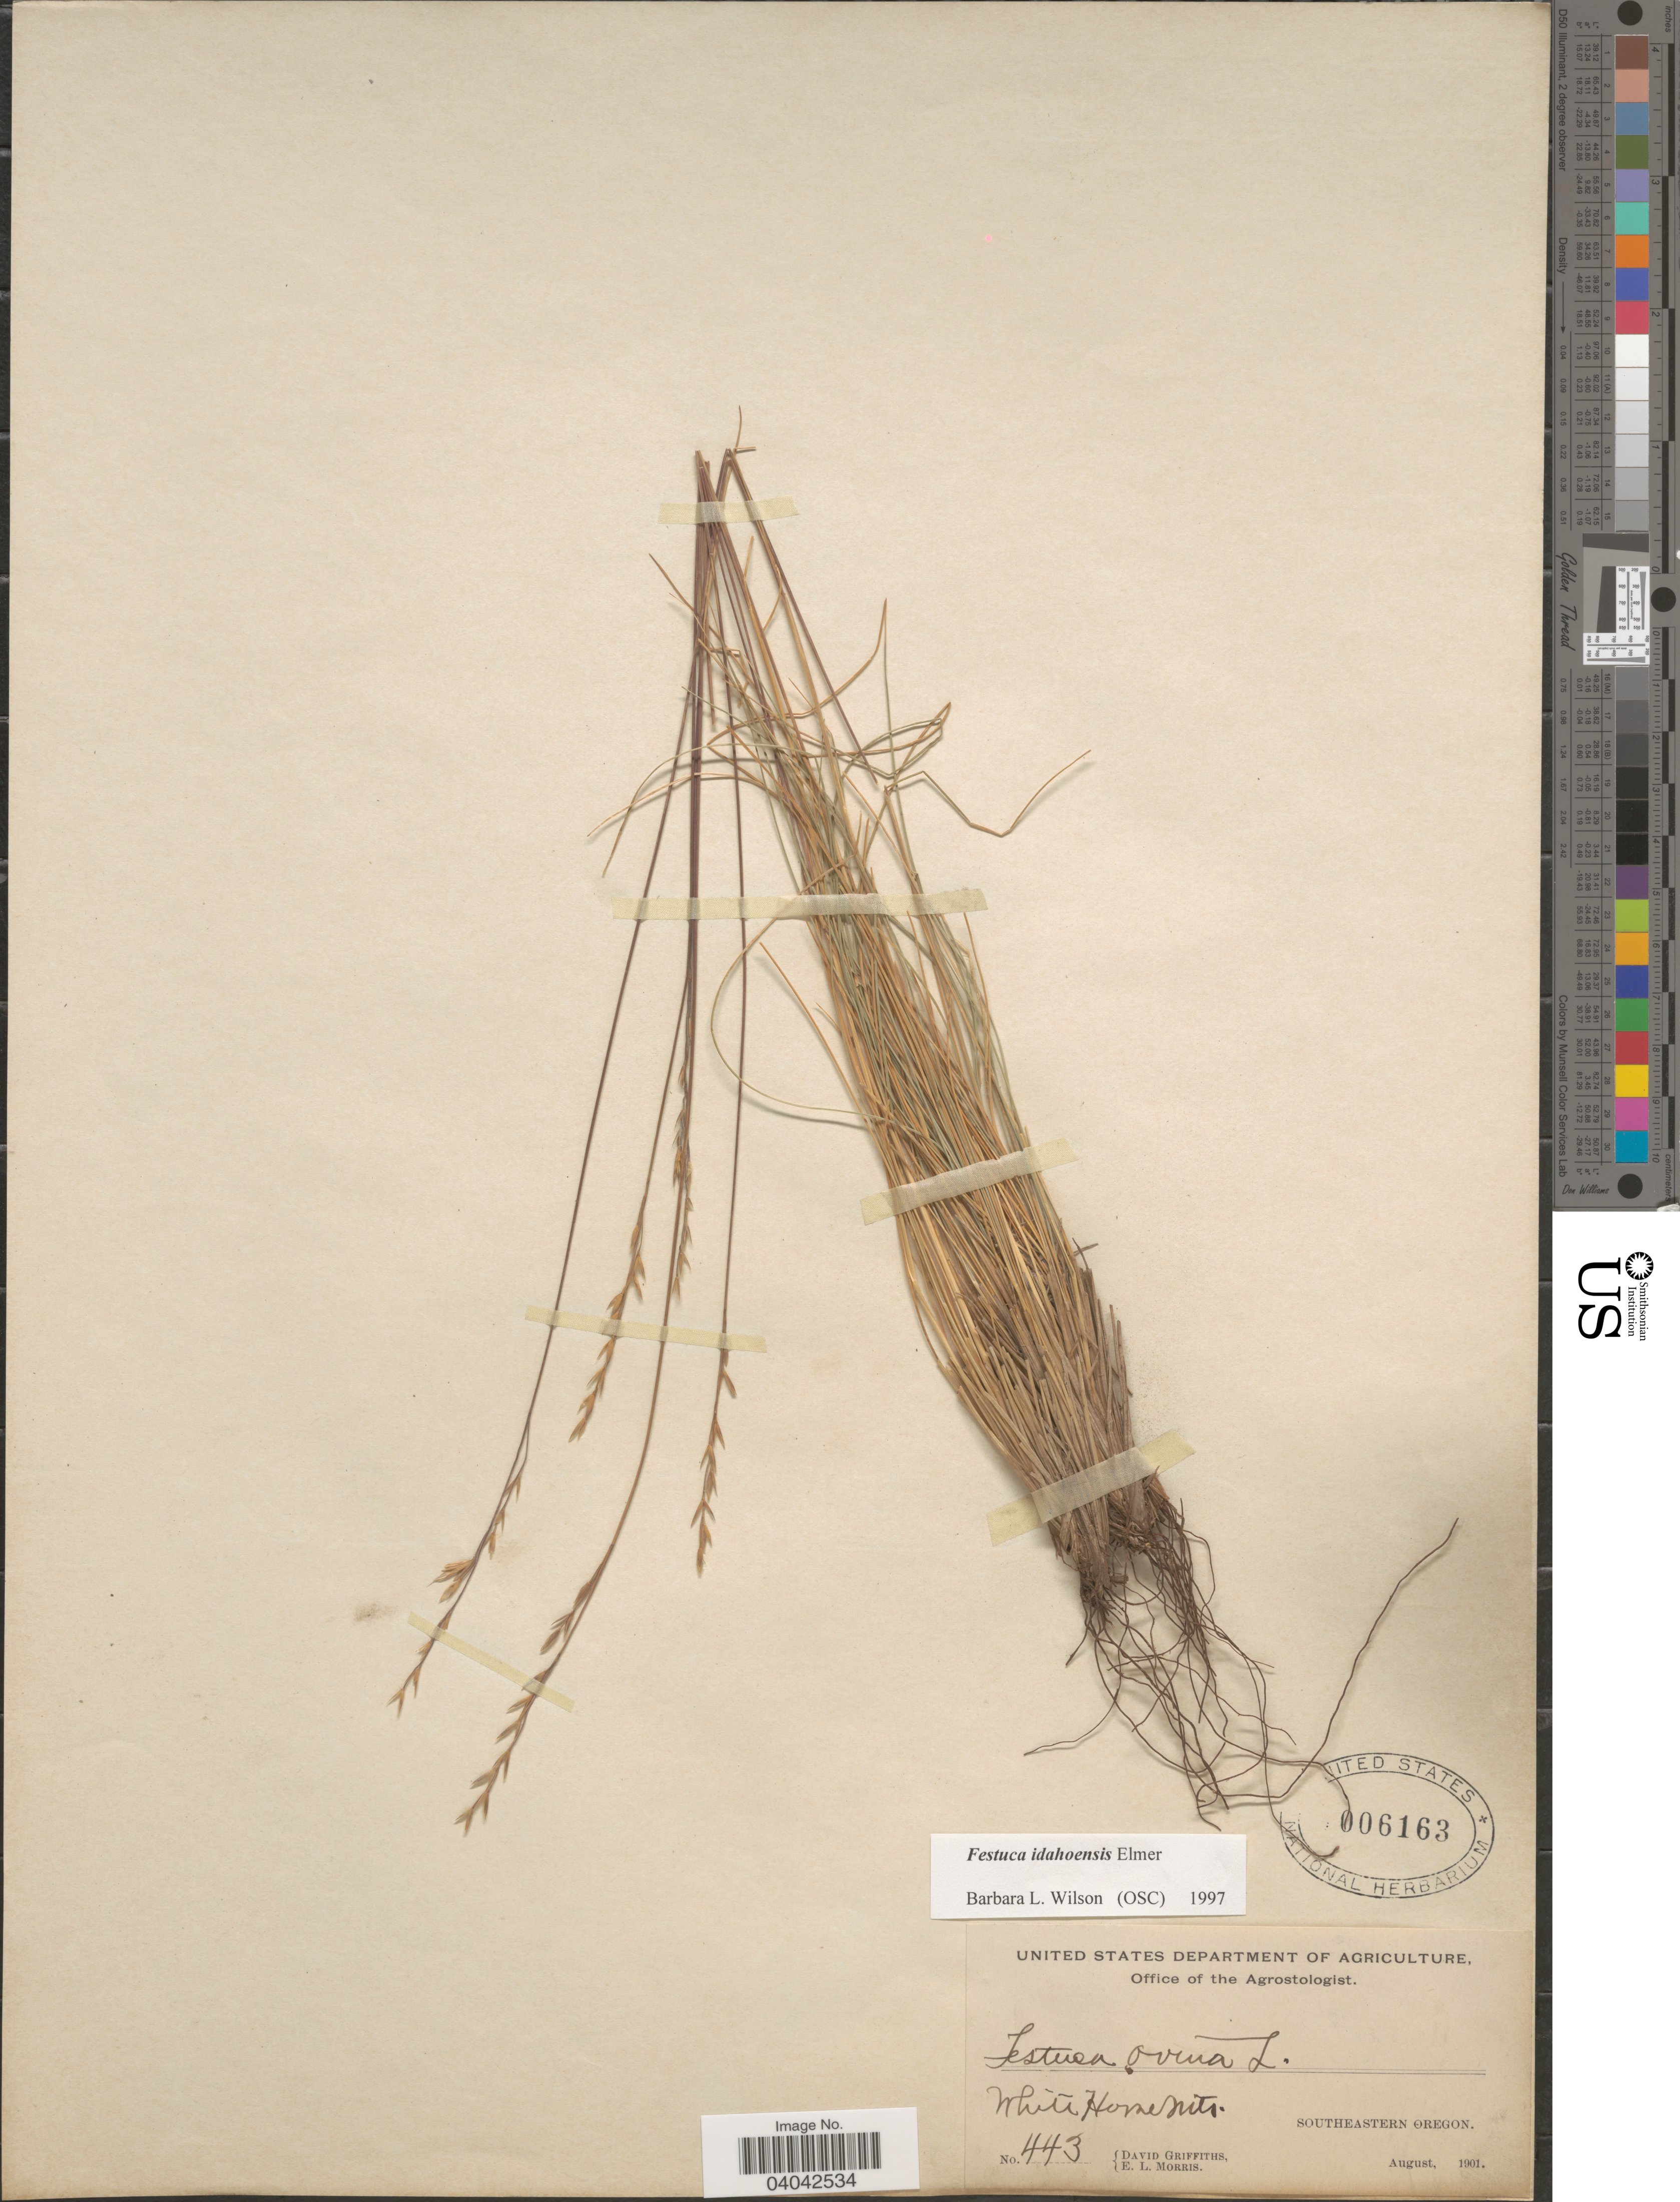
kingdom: Plantae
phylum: Tracheophyta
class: Liliopsida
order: Poales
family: Poaceae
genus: Festuca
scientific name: Festuca idahoensis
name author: Elmer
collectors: D. Griffiths & E. Morris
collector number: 443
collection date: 1901-08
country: United States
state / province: Oregon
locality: White Horse Mts. Southeastern Oregon.